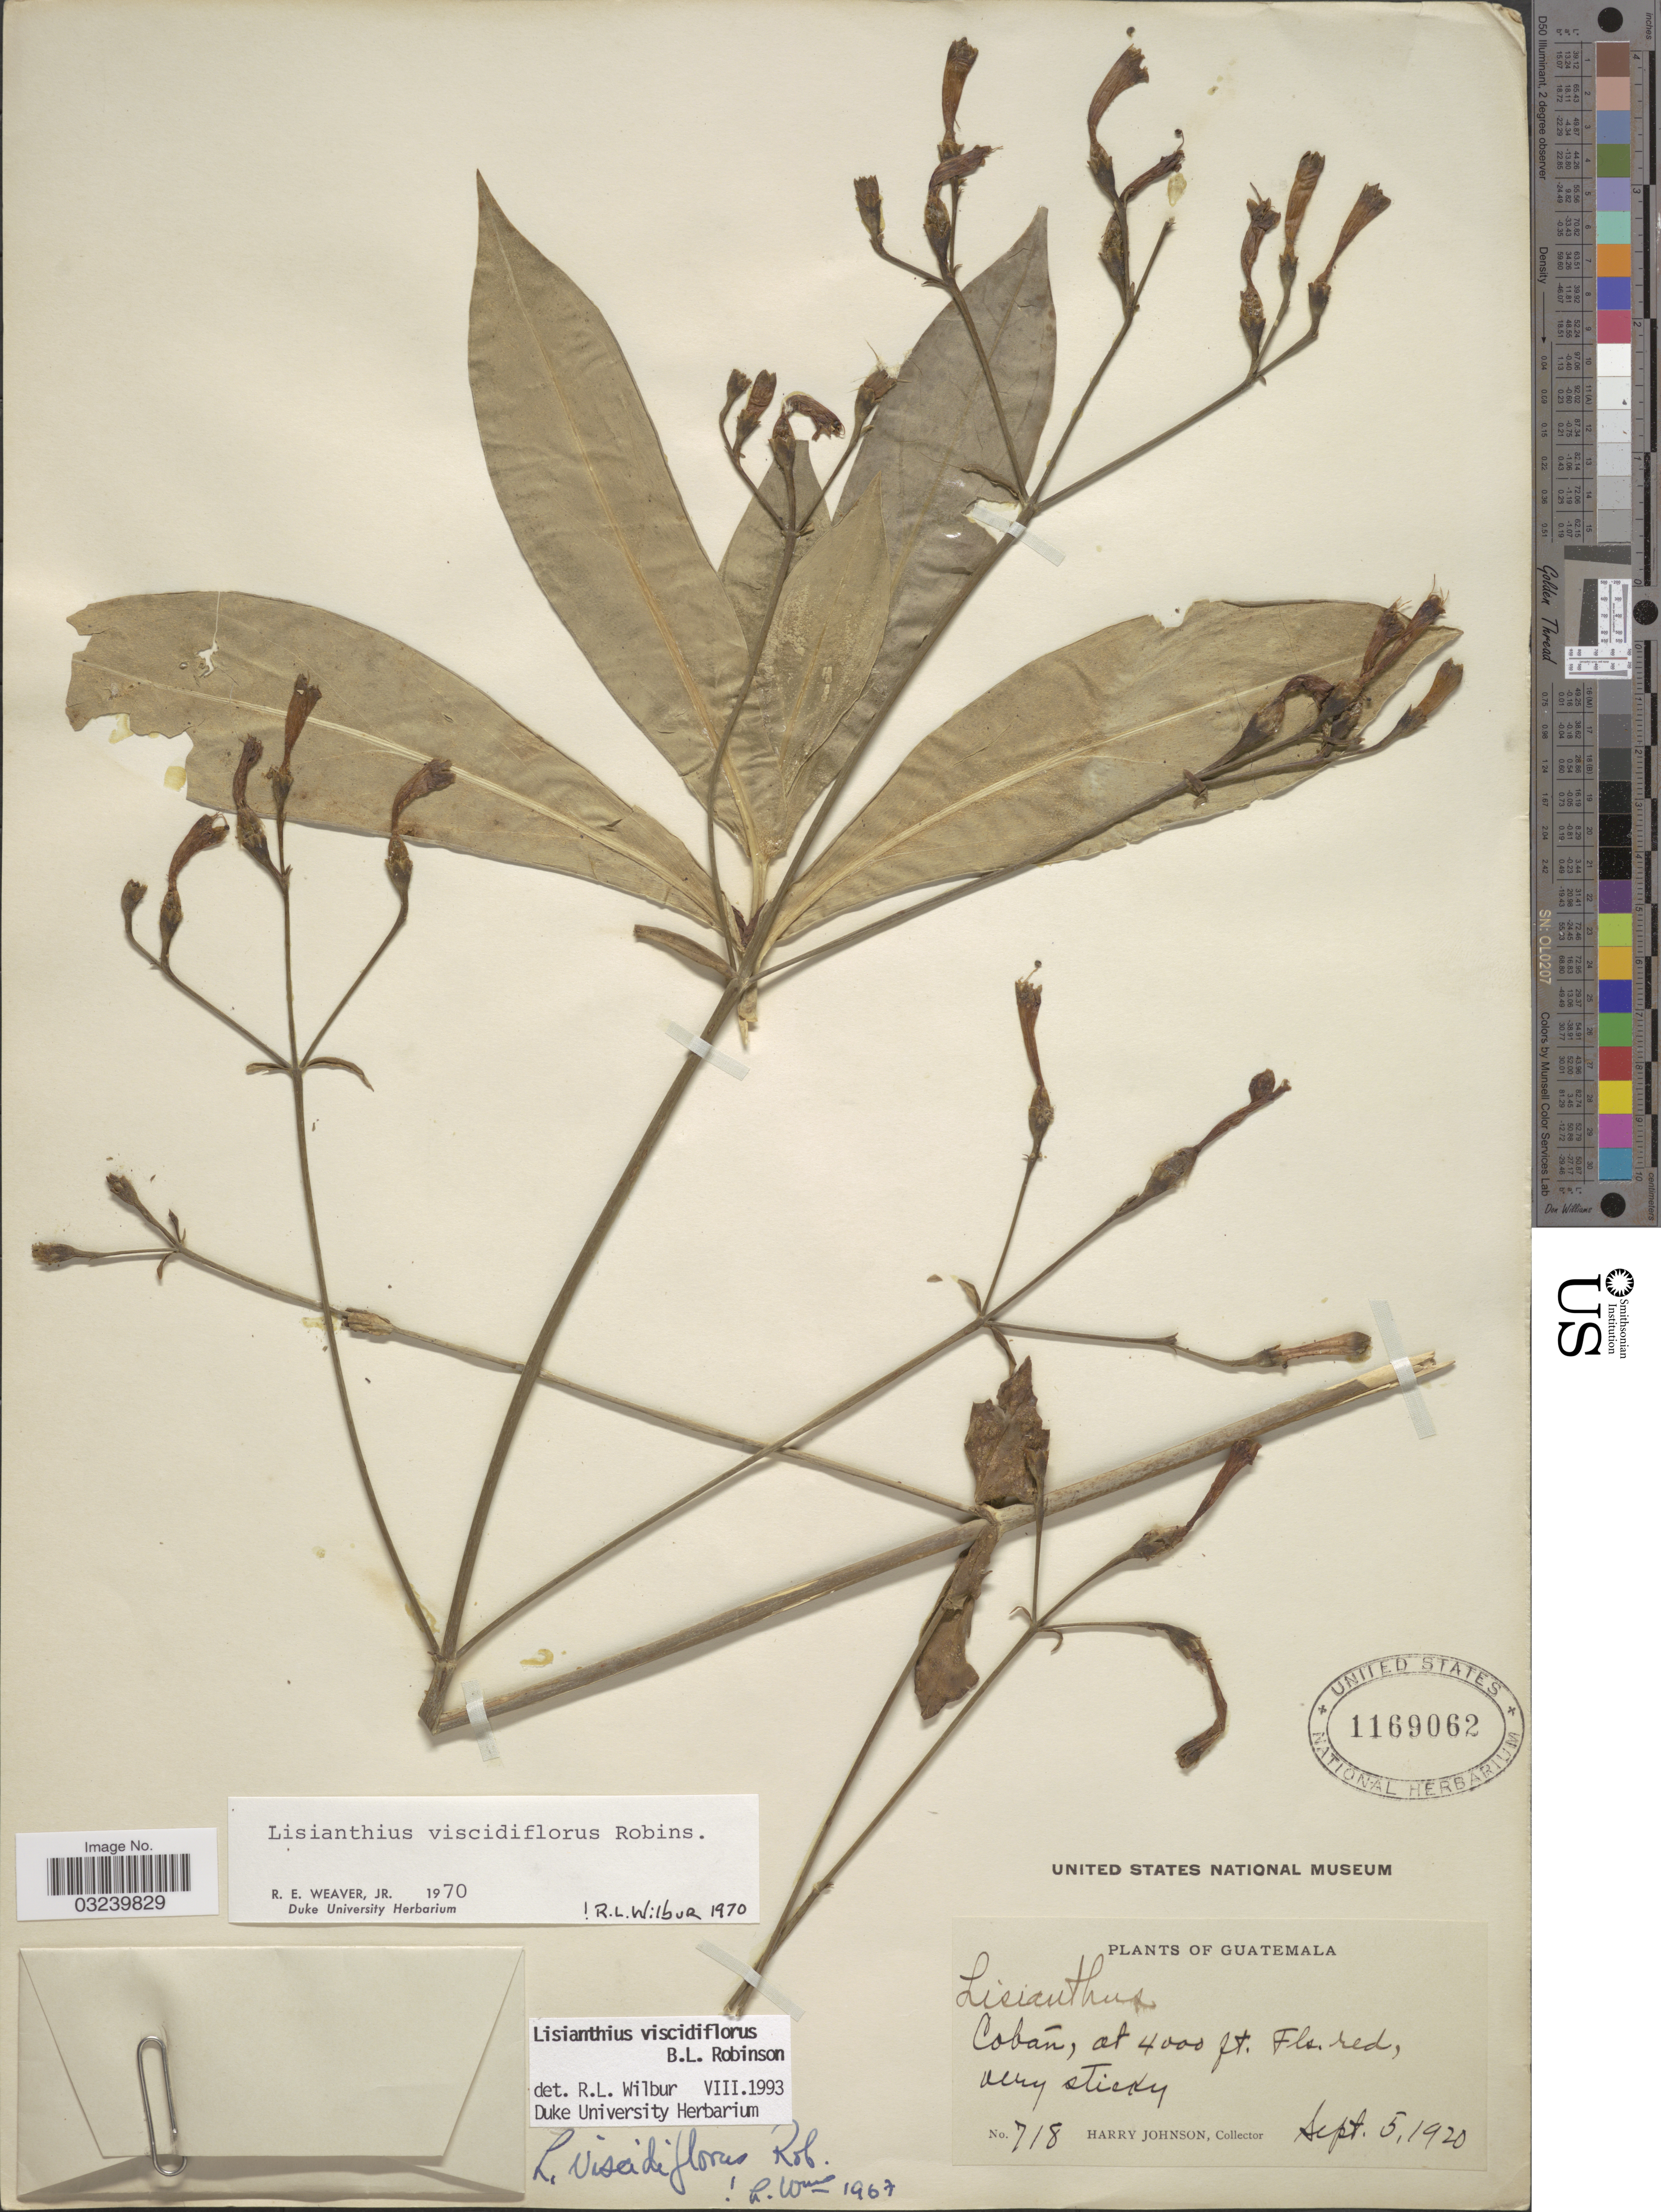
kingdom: Plantae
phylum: Tracheophyta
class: Magnoliopsida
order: Gentianales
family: Gentianaceae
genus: Lisianthius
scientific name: Lisianthius viscidiflorus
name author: B.L. Rob.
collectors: H. Johnson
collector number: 718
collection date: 1920-09-05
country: Guatemala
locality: Cobán.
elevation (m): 1219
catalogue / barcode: US 1169062